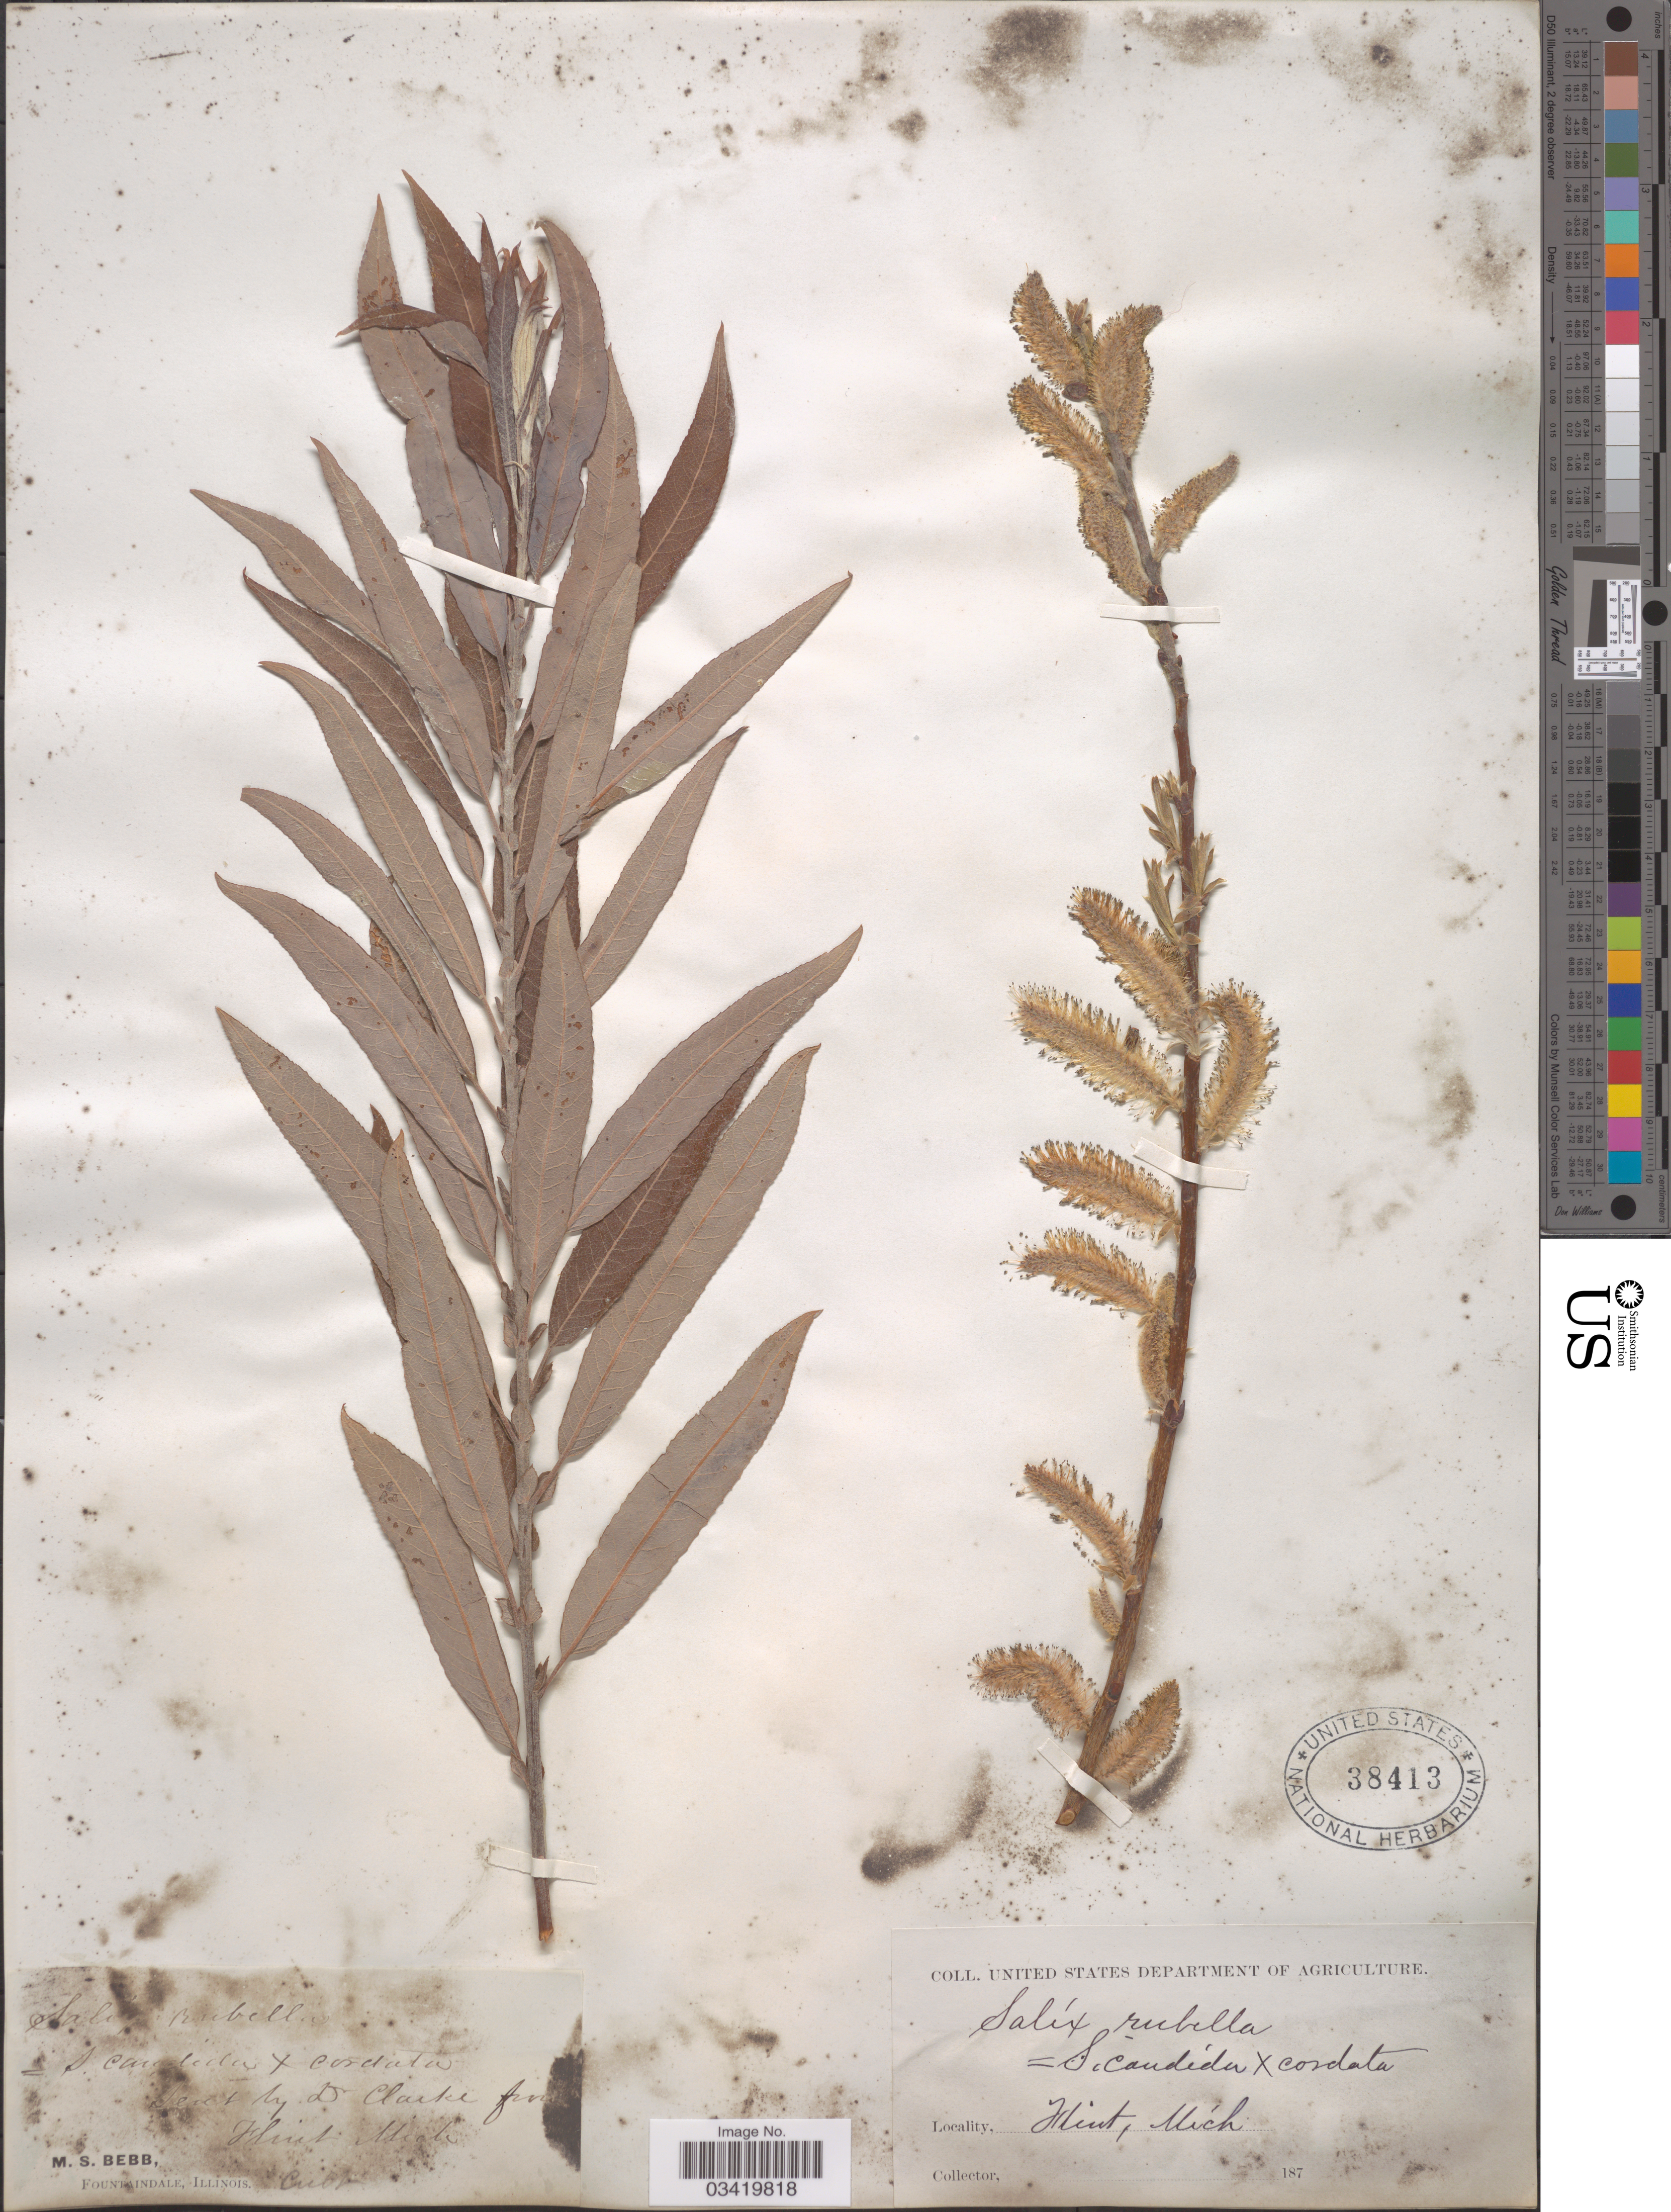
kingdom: Plantae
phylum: Tracheophyta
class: Magnoliopsida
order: Malpighiales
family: Salicaceae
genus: Salix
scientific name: Salix candida x S. cordata Michx.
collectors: M. Bebb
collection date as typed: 187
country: United States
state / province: Michigan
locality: Flint.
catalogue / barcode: US 38413